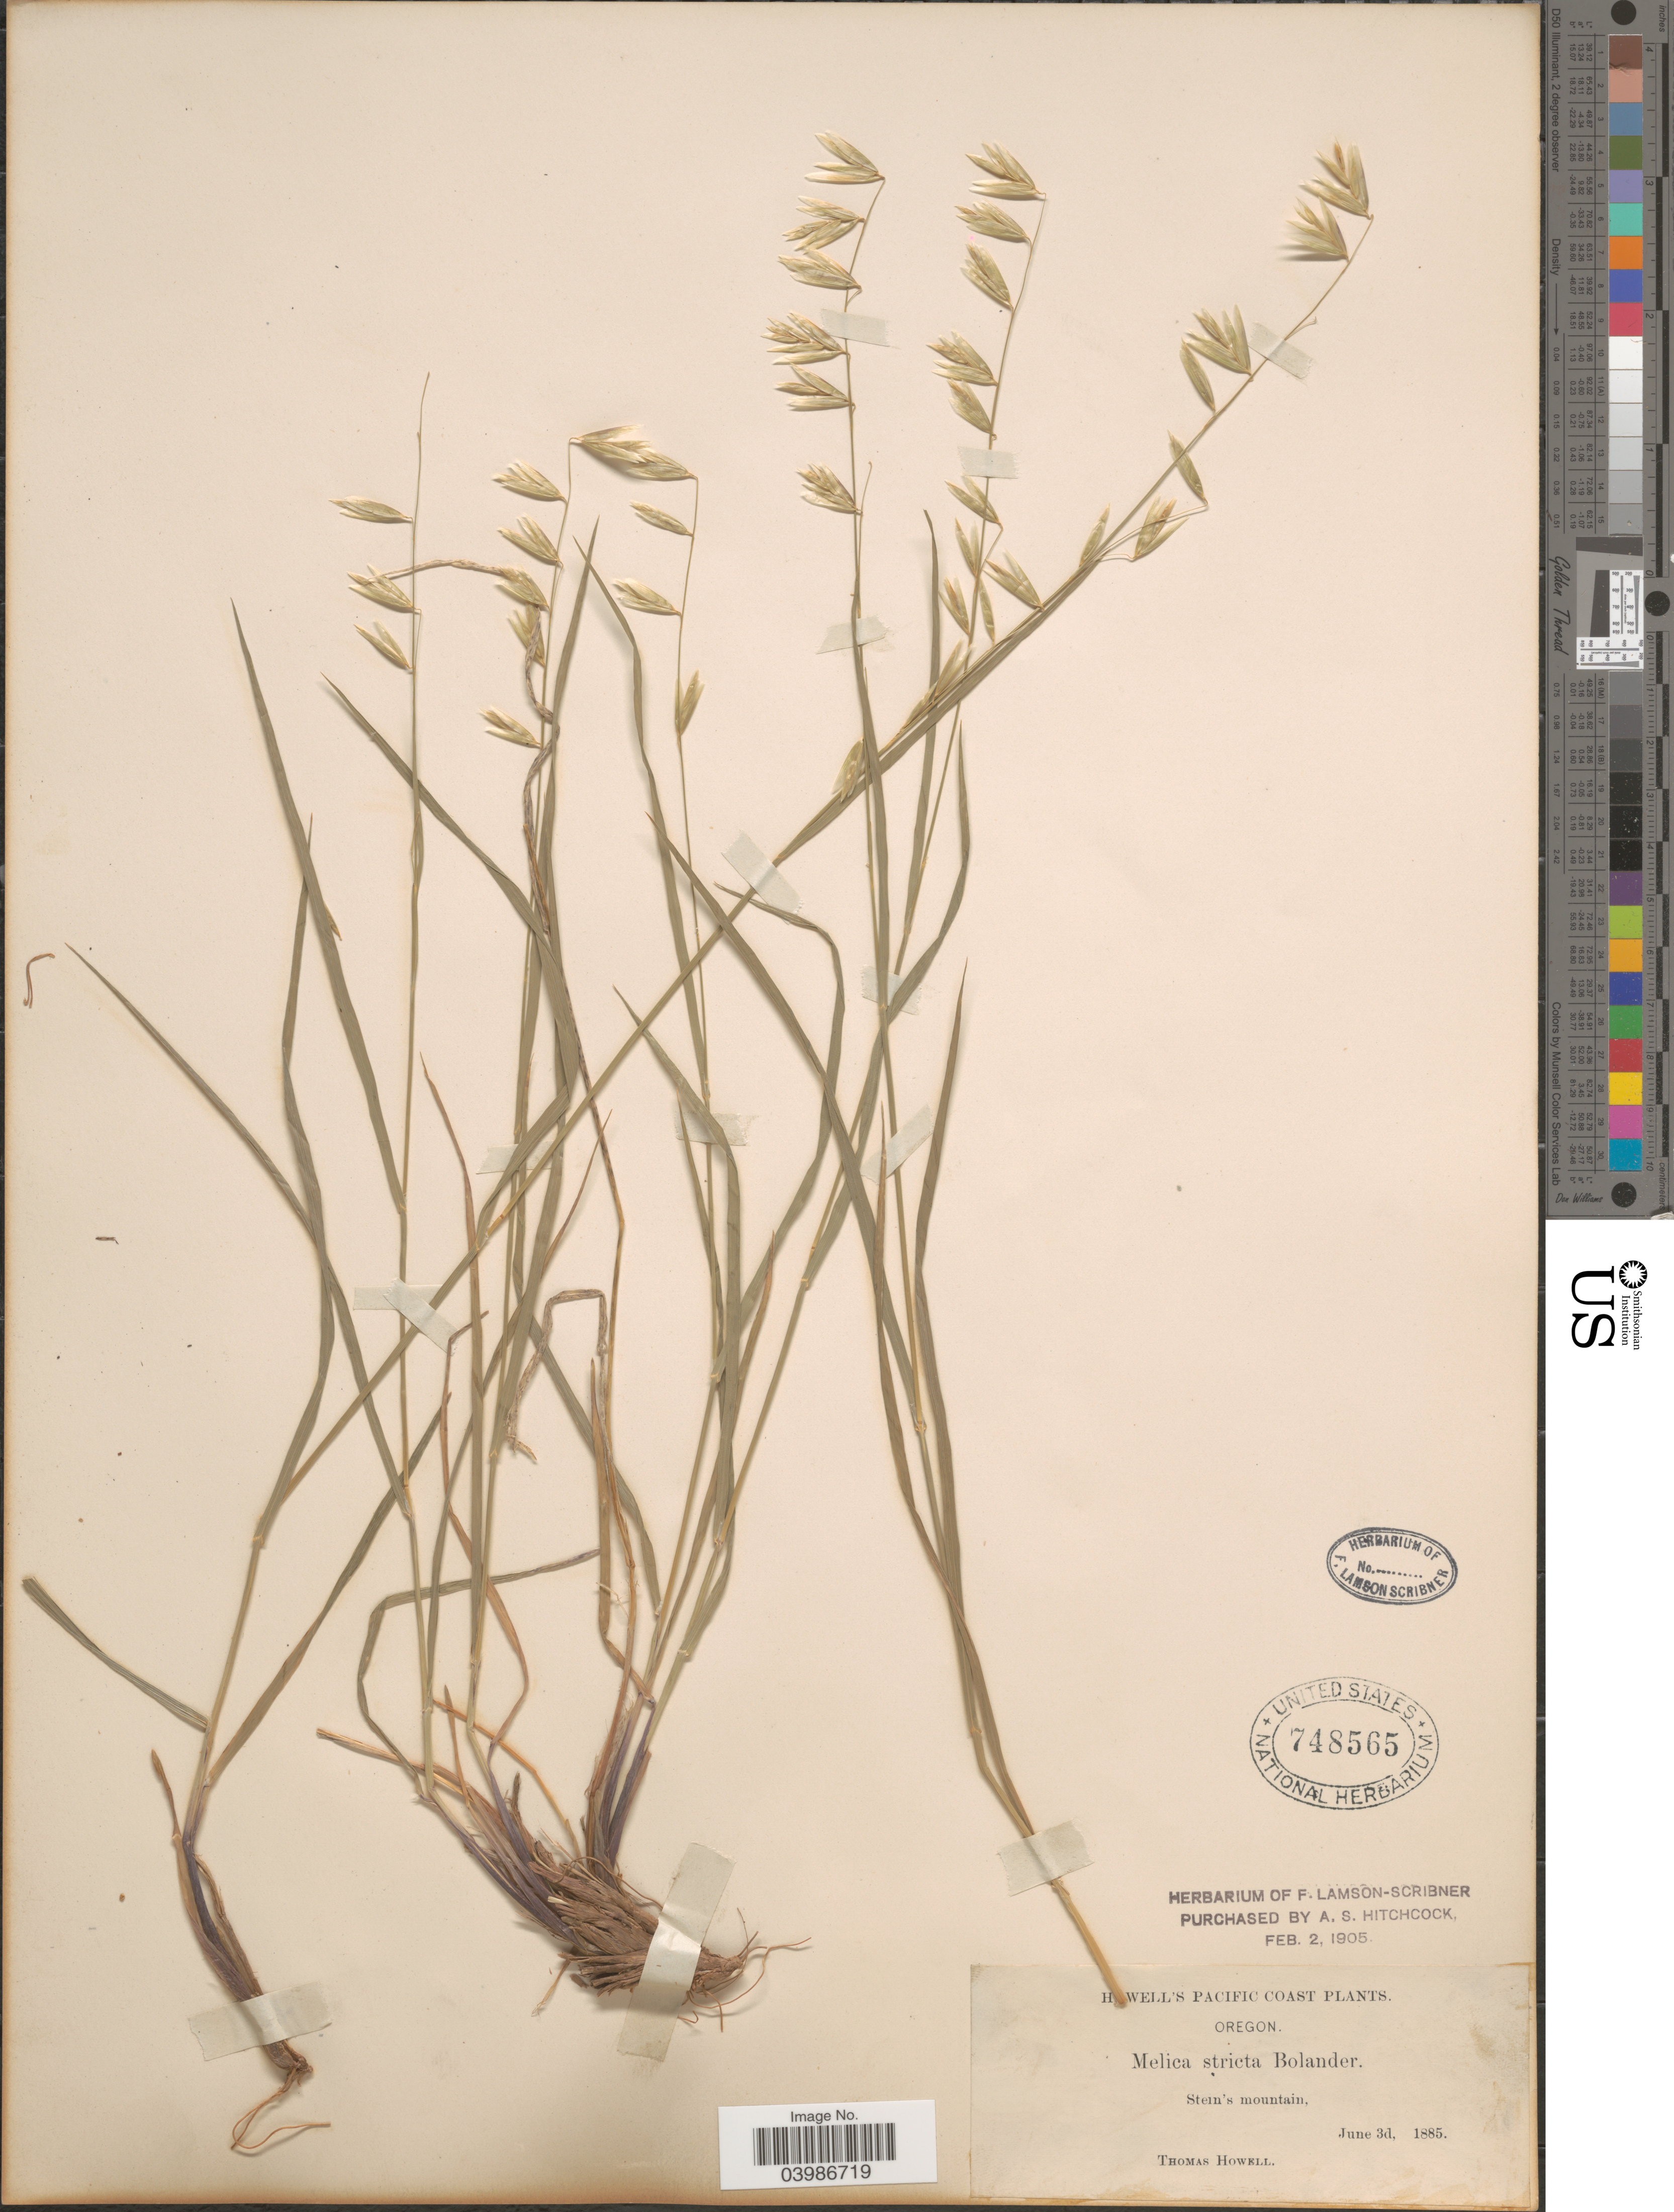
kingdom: Plantae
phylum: Tracheophyta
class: Liliopsida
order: Poales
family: Poaceae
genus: Melica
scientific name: Melica stricta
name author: Bol.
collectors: T. Howell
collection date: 1885-06-03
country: United States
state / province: Oregon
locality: Pacific Coast. Stein's mountain.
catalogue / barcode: US 748565